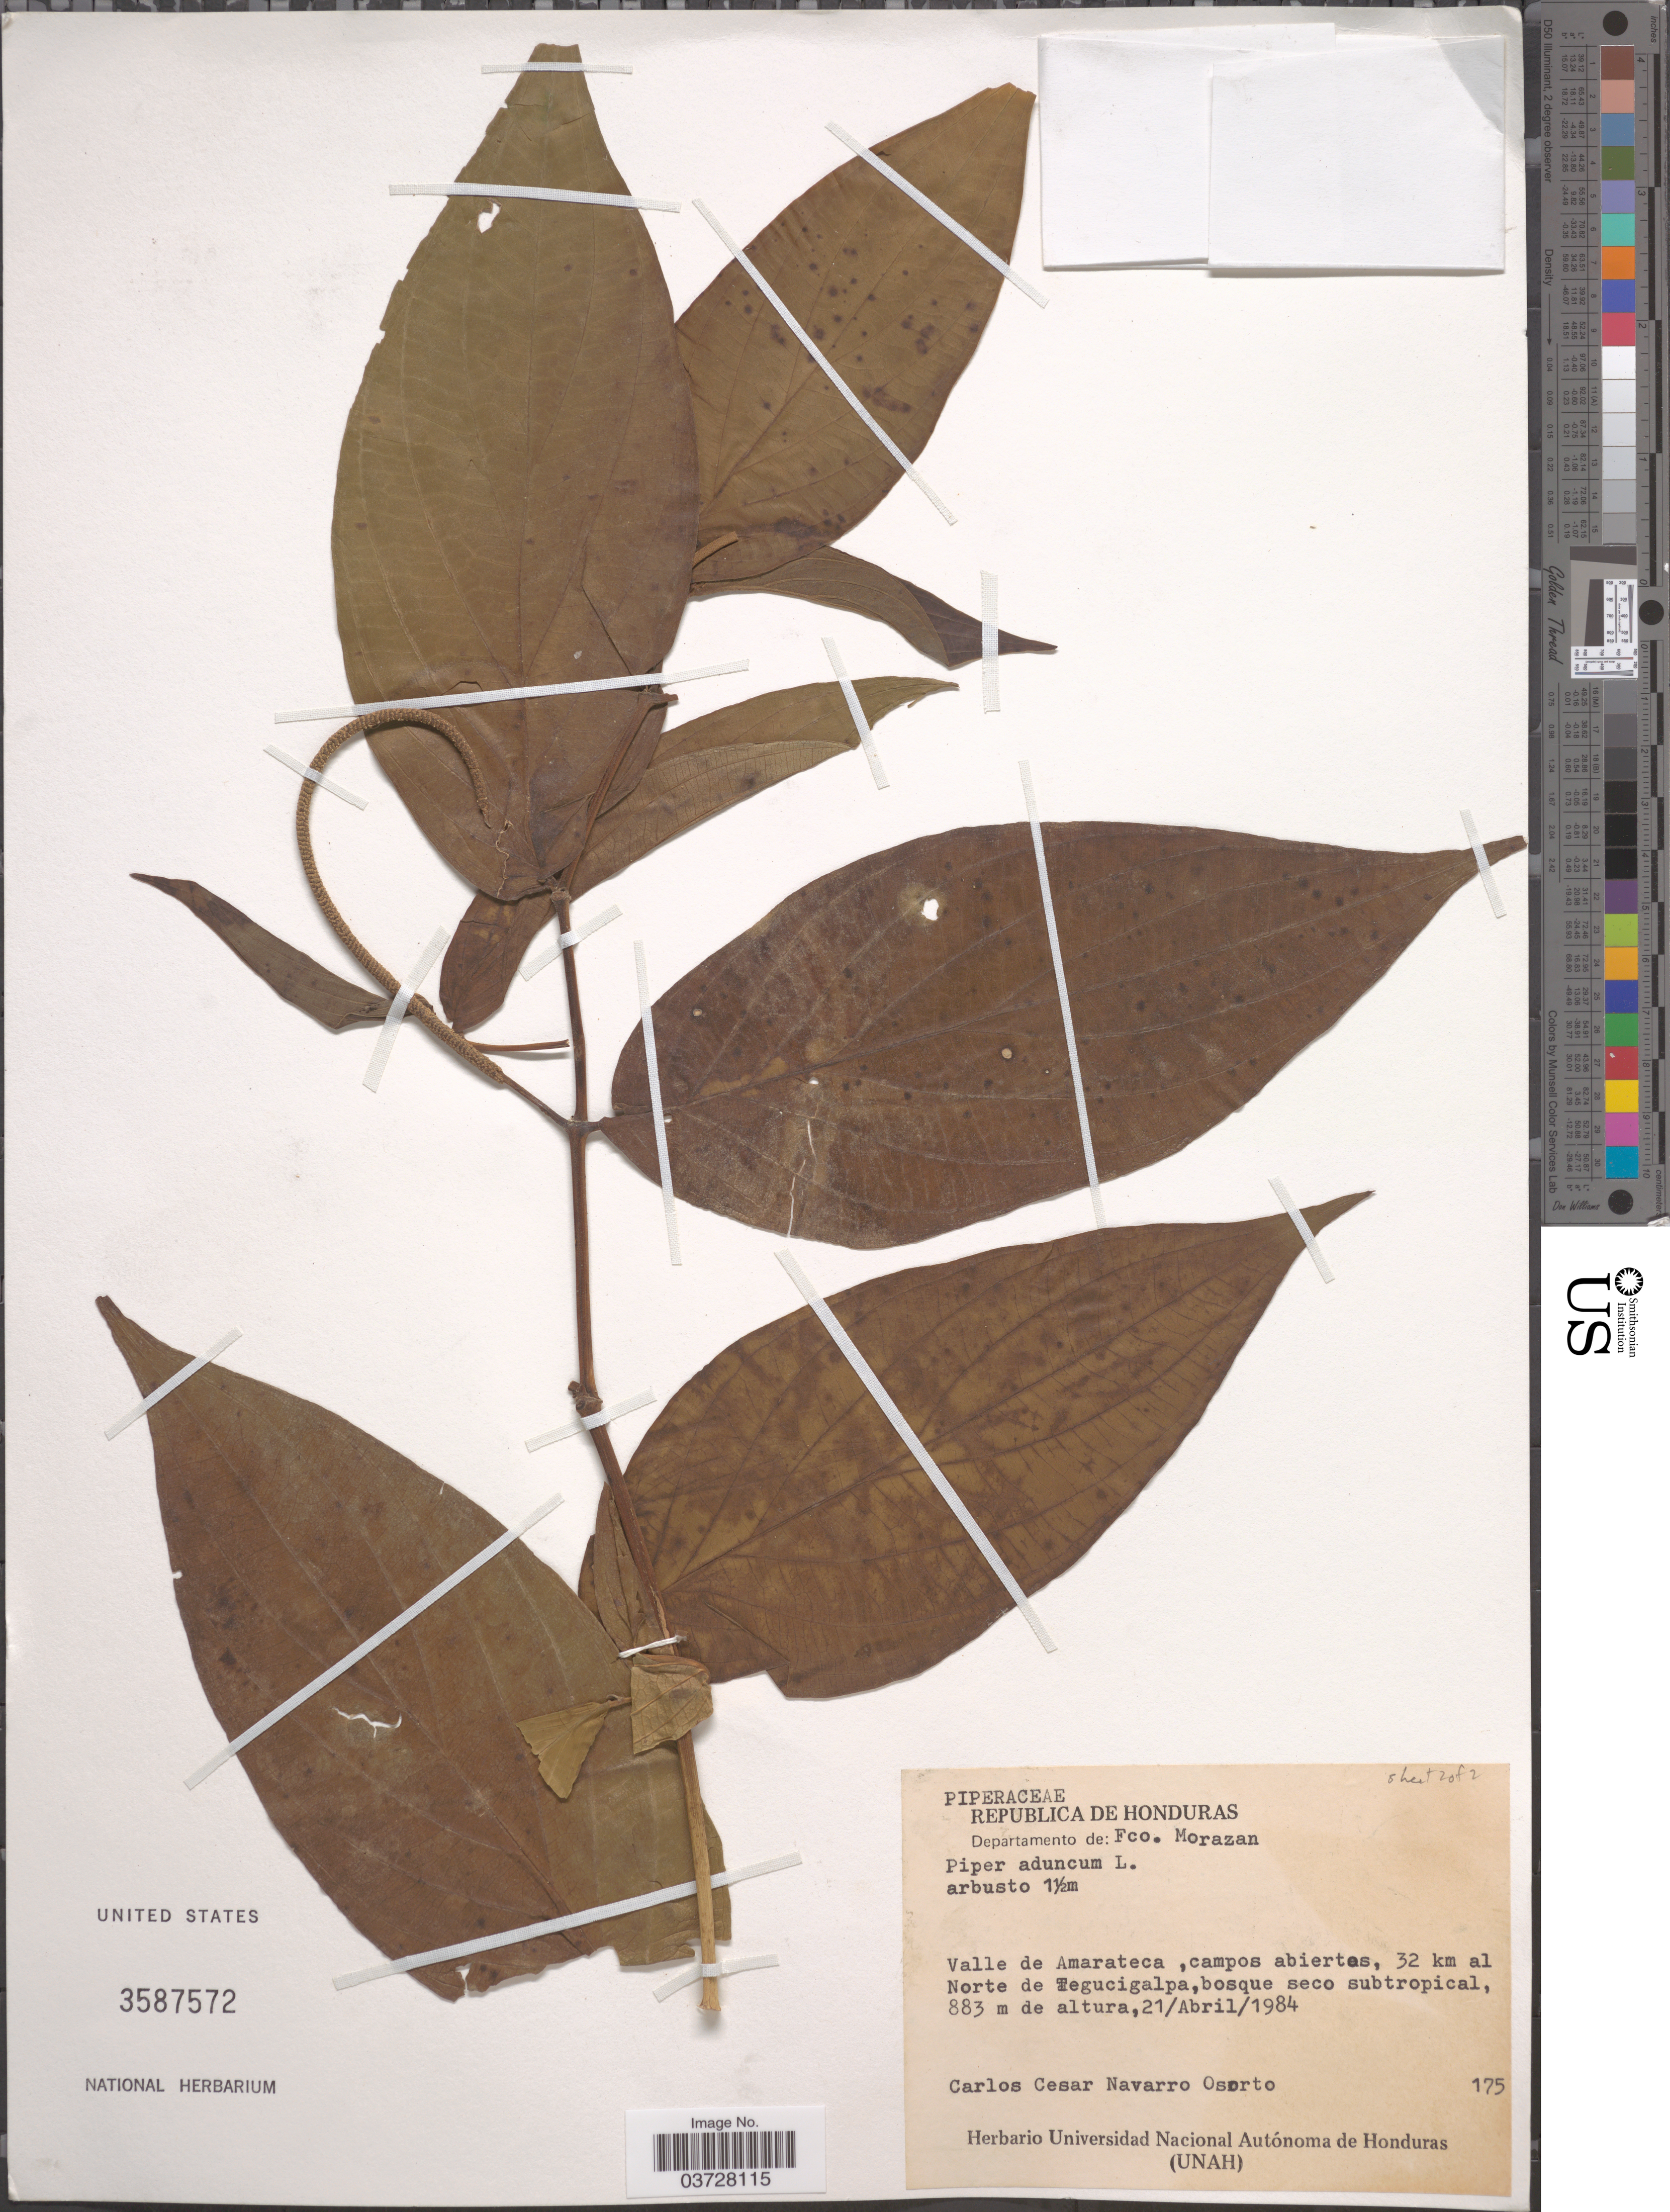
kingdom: Plantae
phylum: Tracheophyta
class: Magnoliopsida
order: Piperales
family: Piperaceae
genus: Piper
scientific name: Piper aduncum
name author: L.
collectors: C. Osorto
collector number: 175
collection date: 1984-04-21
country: Honduras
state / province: Fco. Morazán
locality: Departamento de: Fco. Morazan. Valle de Amarateca, campos abiertos, 32 km al Norte de Tegucigalpa, bosque seco subtropical.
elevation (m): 883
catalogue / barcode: US 3587572